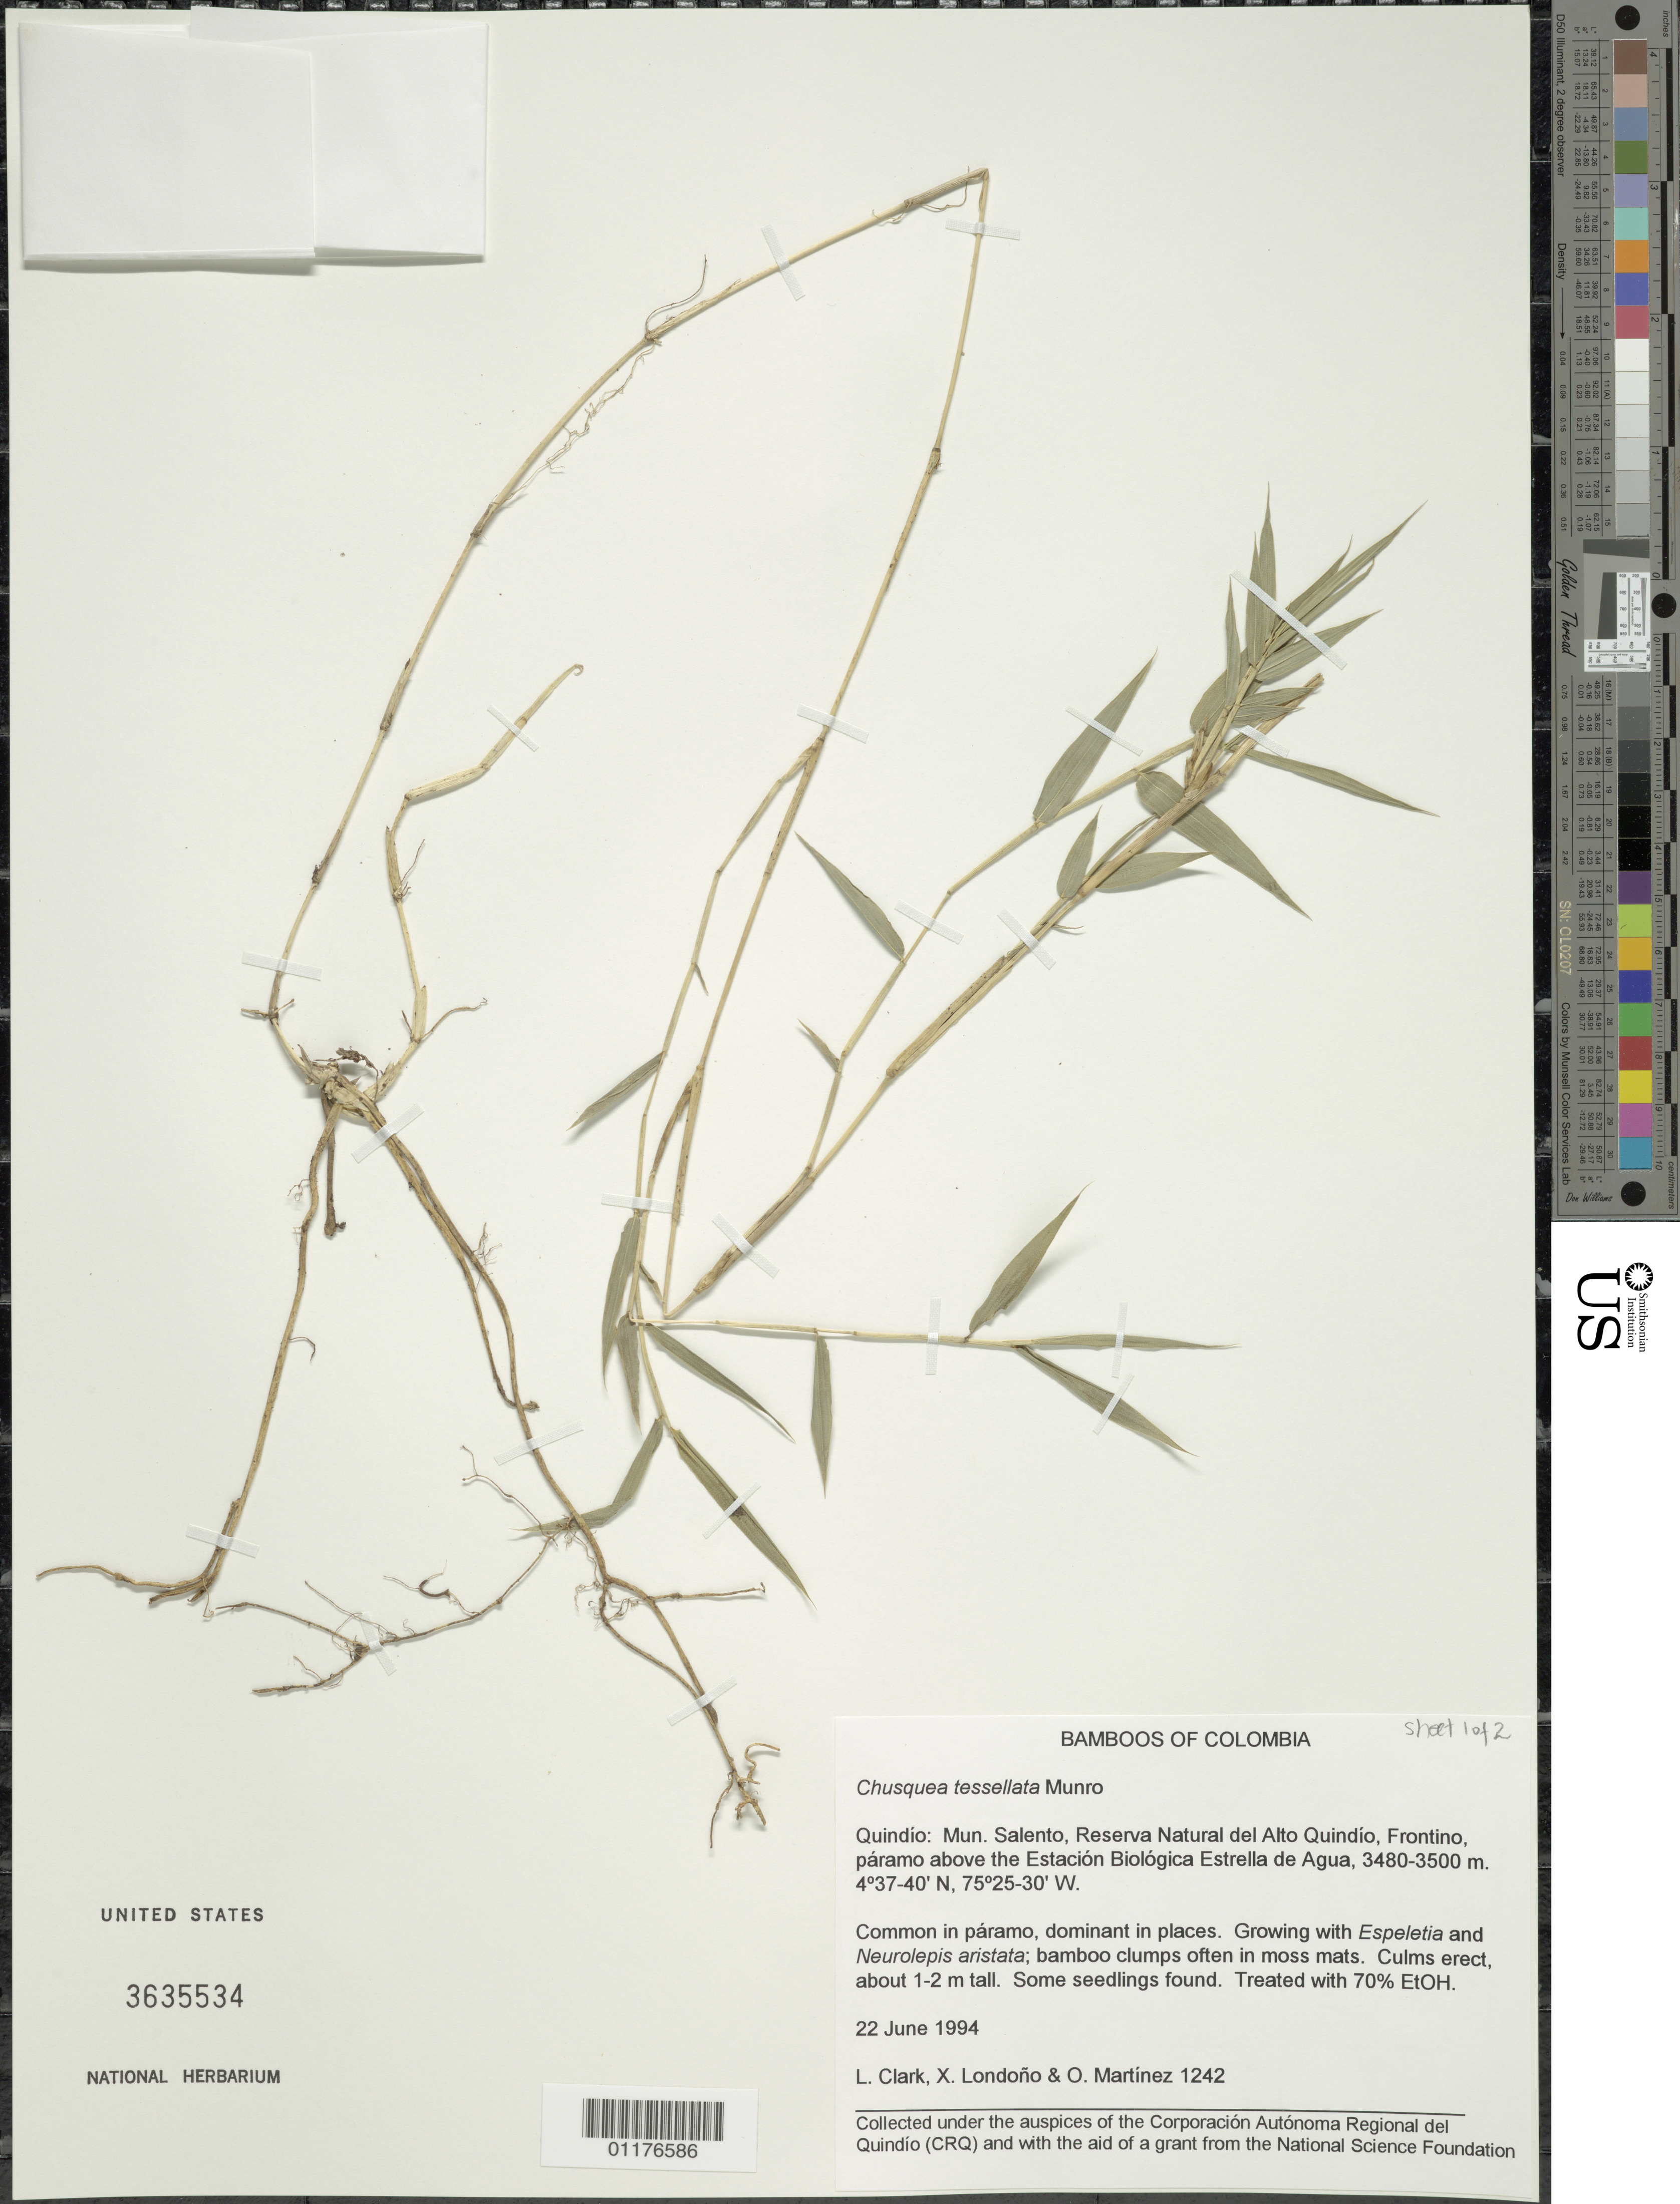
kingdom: Plantae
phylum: Tracheophyta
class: Liliopsida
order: Poales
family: Poaceae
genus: Chusquea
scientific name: Chusquea tessellata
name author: Munro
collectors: L. G. Clark, X. Londoño & O. Martínez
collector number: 1242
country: Colombia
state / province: Quindío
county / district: Salento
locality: Reserva Natural de Alto Quindio, Frontino, paramo above the Estacion Biologica Estrella de Agua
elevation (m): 3480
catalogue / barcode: US 3635534